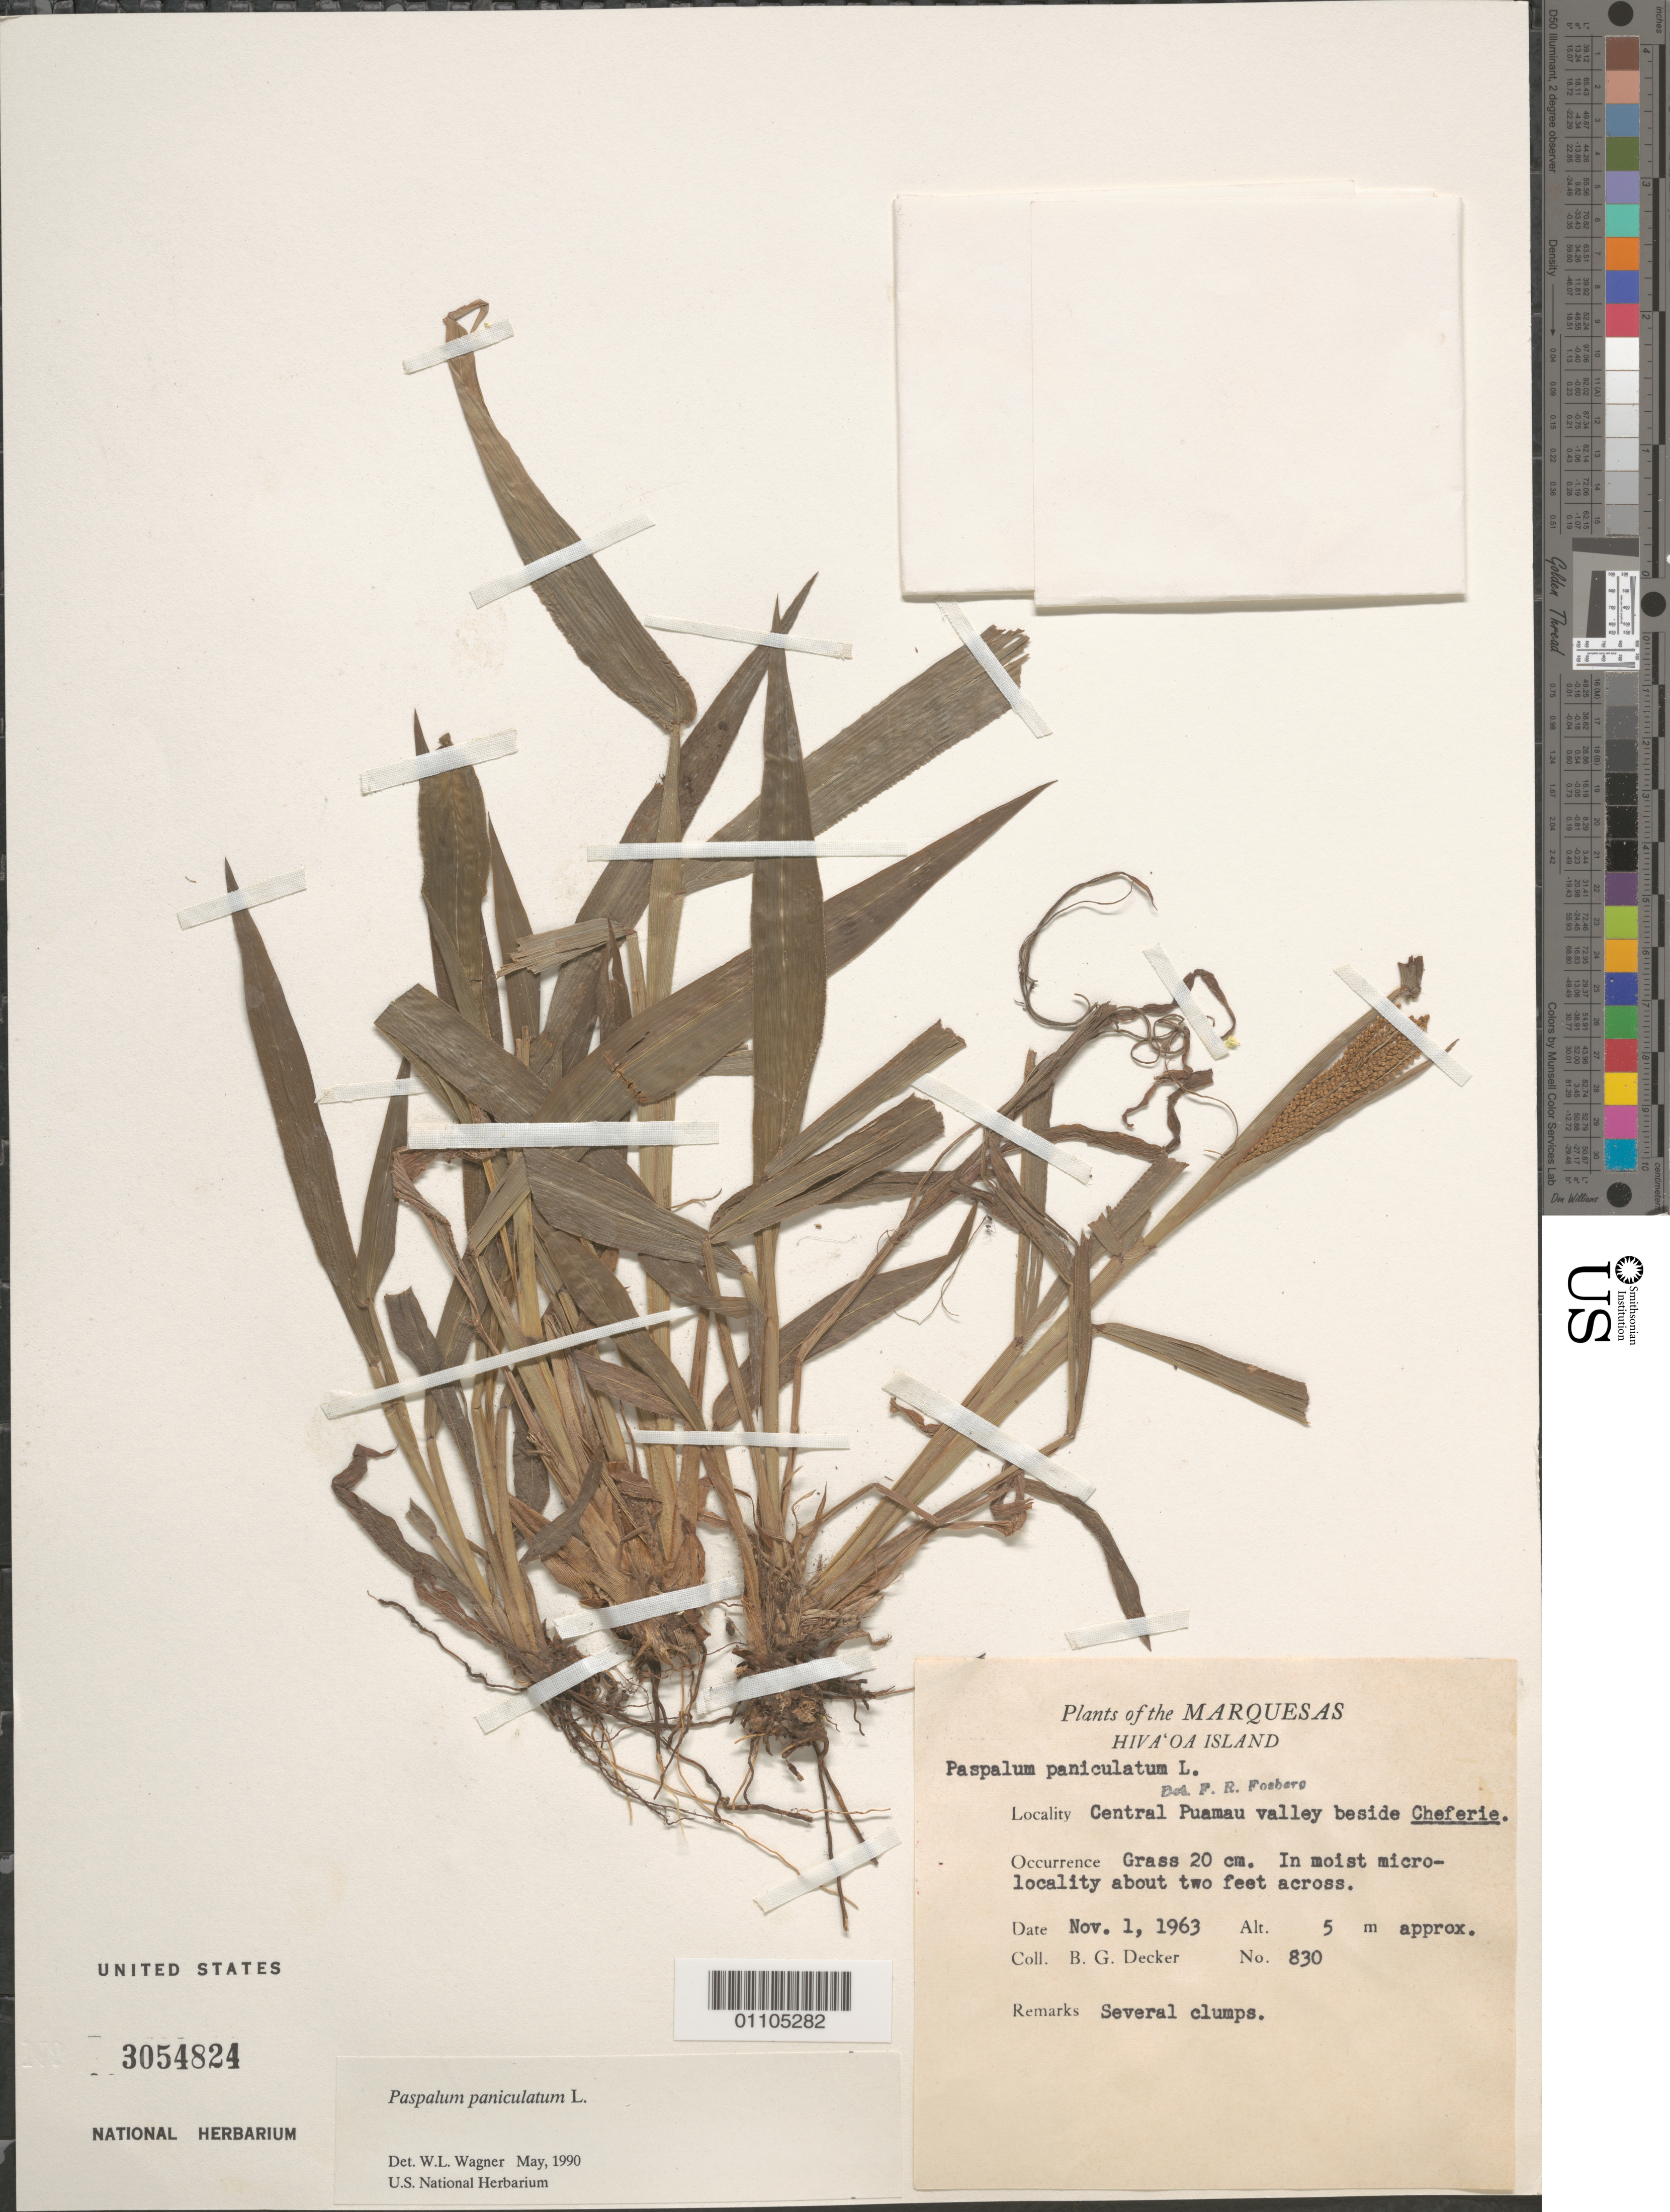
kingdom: Plantae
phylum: Tracheophyta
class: Liliopsida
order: Poales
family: Poaceae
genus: Paspalum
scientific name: Paspalum paniculatum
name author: L.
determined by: Wagner, W. L., (BOT), Smithsonian Institution - National Museum of Natural History (UNITED STATES)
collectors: B. G. Decker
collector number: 830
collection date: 1963-11-01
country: French Polynesia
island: Hiva Oa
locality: central Puamau Valley beside Cheferie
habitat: Moist micro-locality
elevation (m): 5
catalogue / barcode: US 3054824